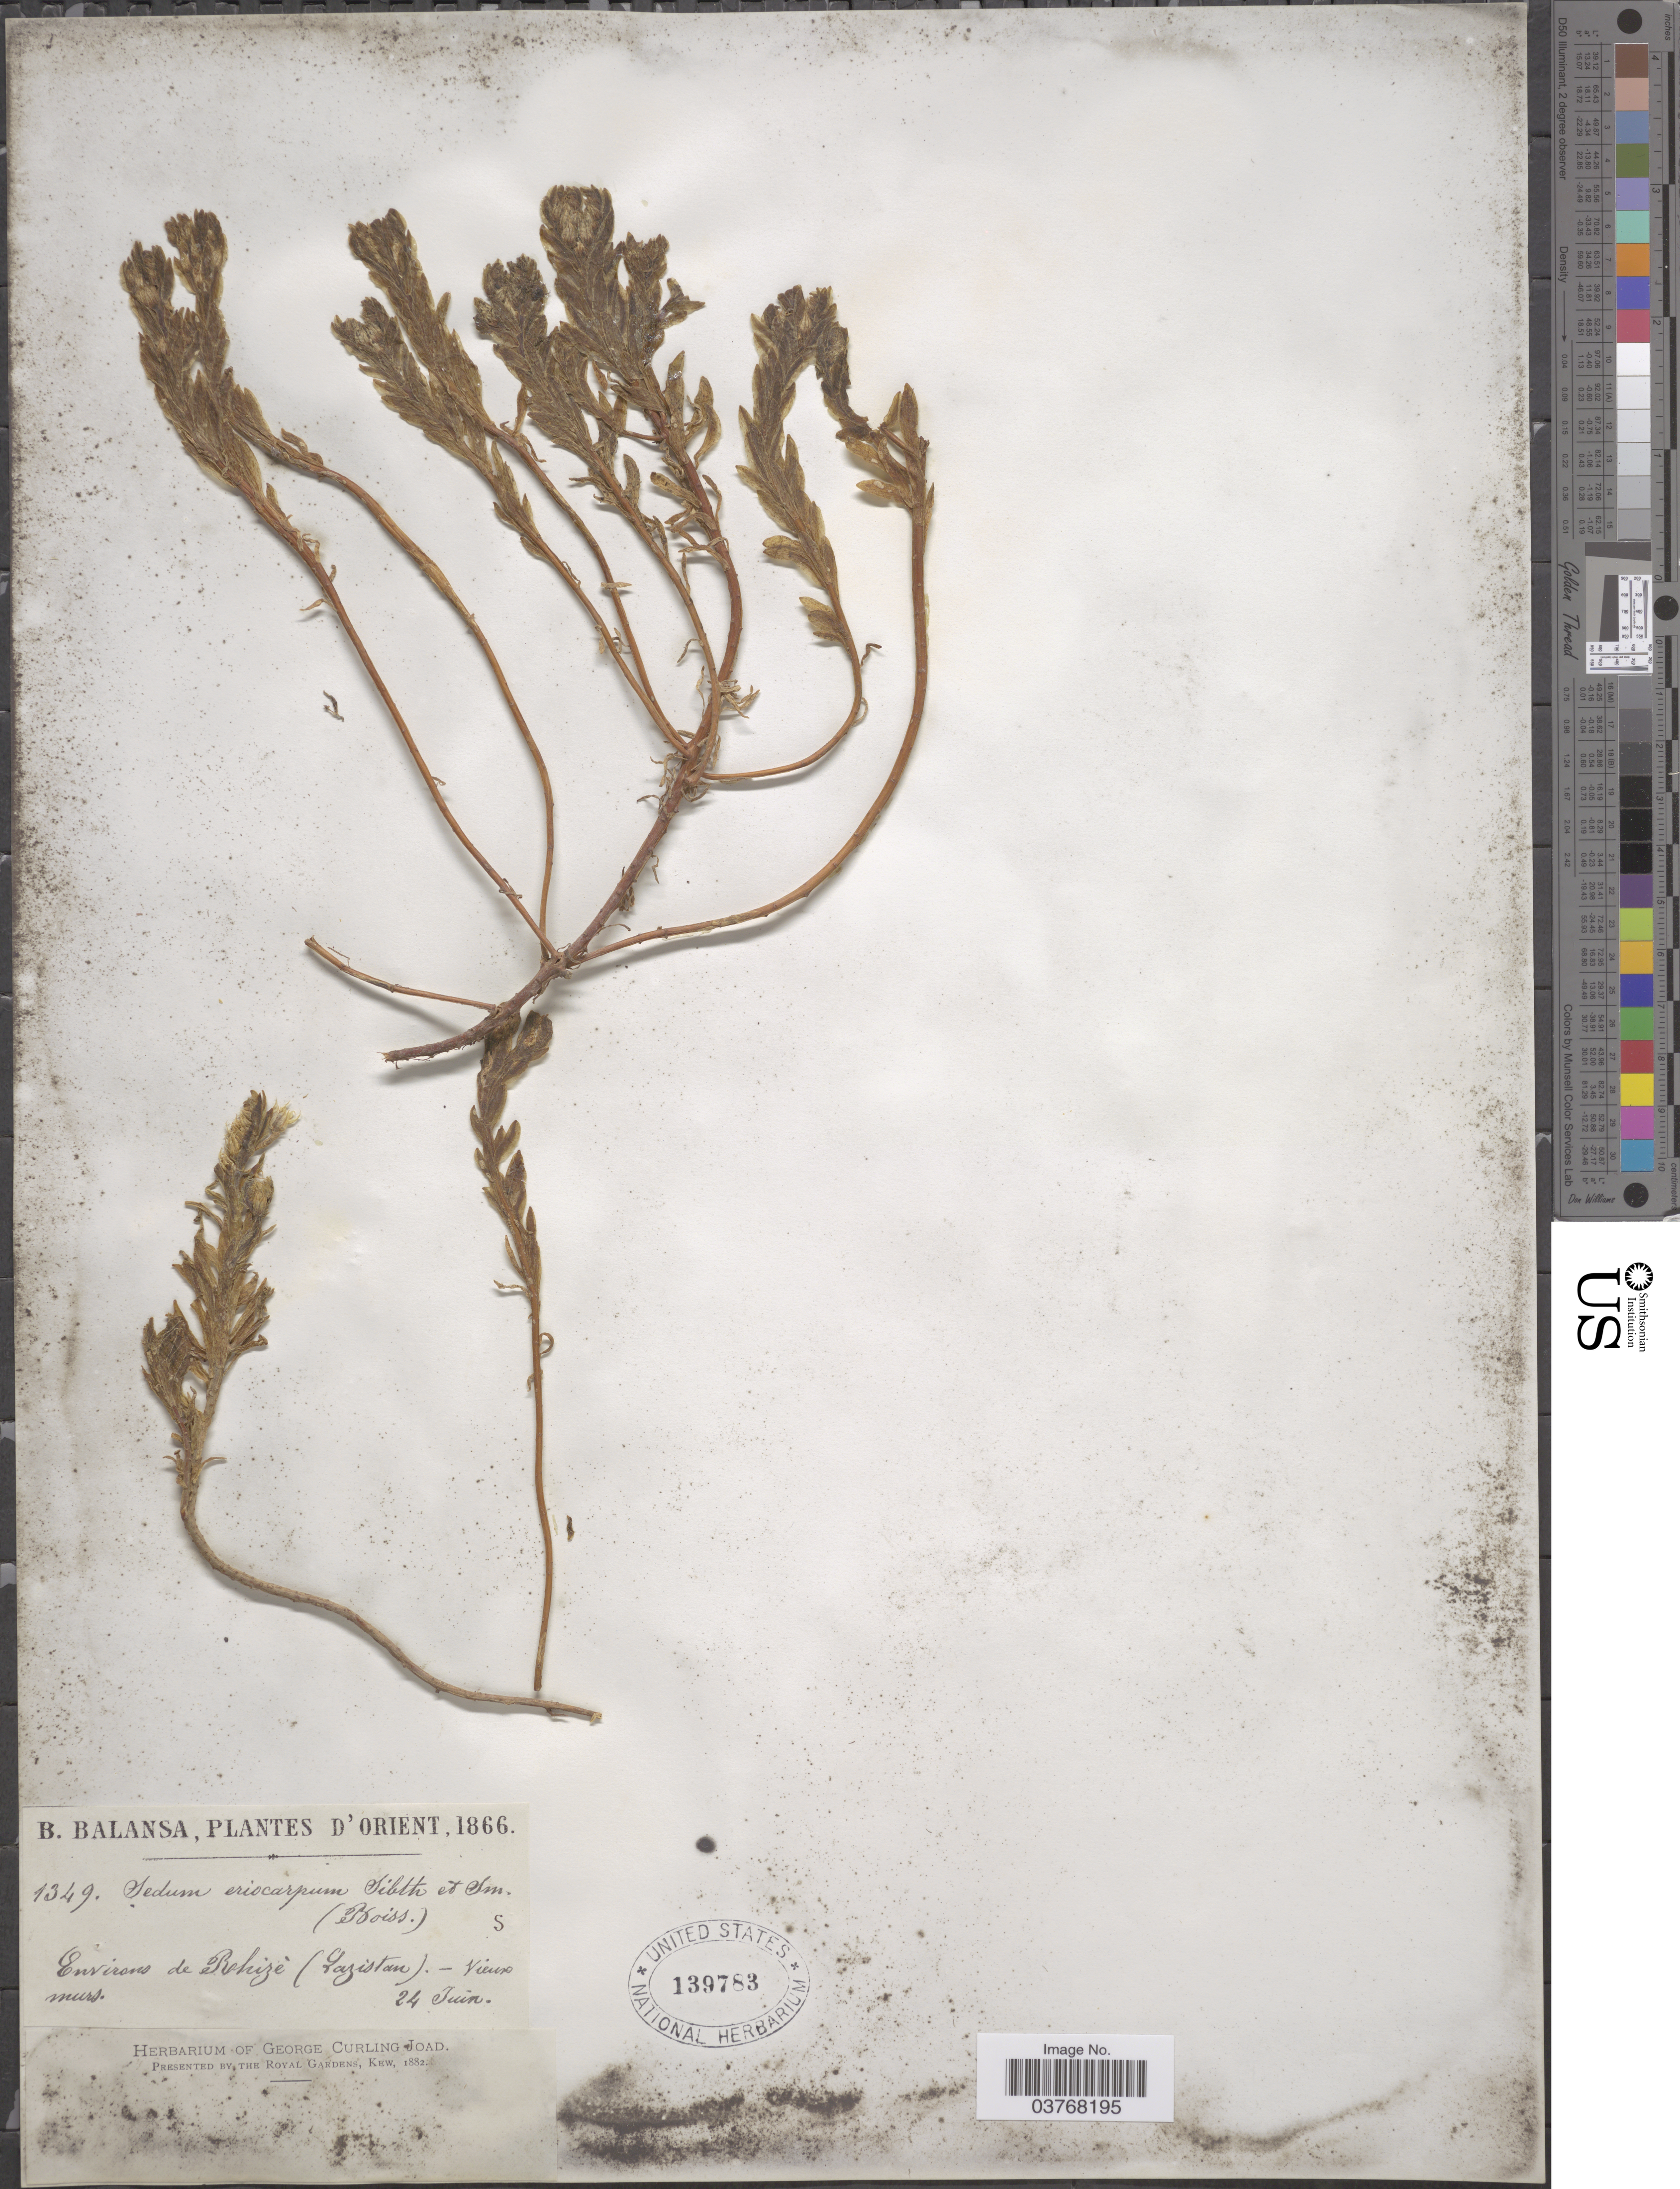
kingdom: Plantae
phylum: Tracheophyta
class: Magnoliopsida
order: Saxifragales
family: Crassulaceae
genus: Sedum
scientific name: Sedum eriocarpum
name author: Sm.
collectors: B. Balansa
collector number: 1349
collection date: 1866-06-24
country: Turkey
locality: Orient. Environs de Rhizé (Lazistan). - Vieux murs.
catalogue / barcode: US 139783